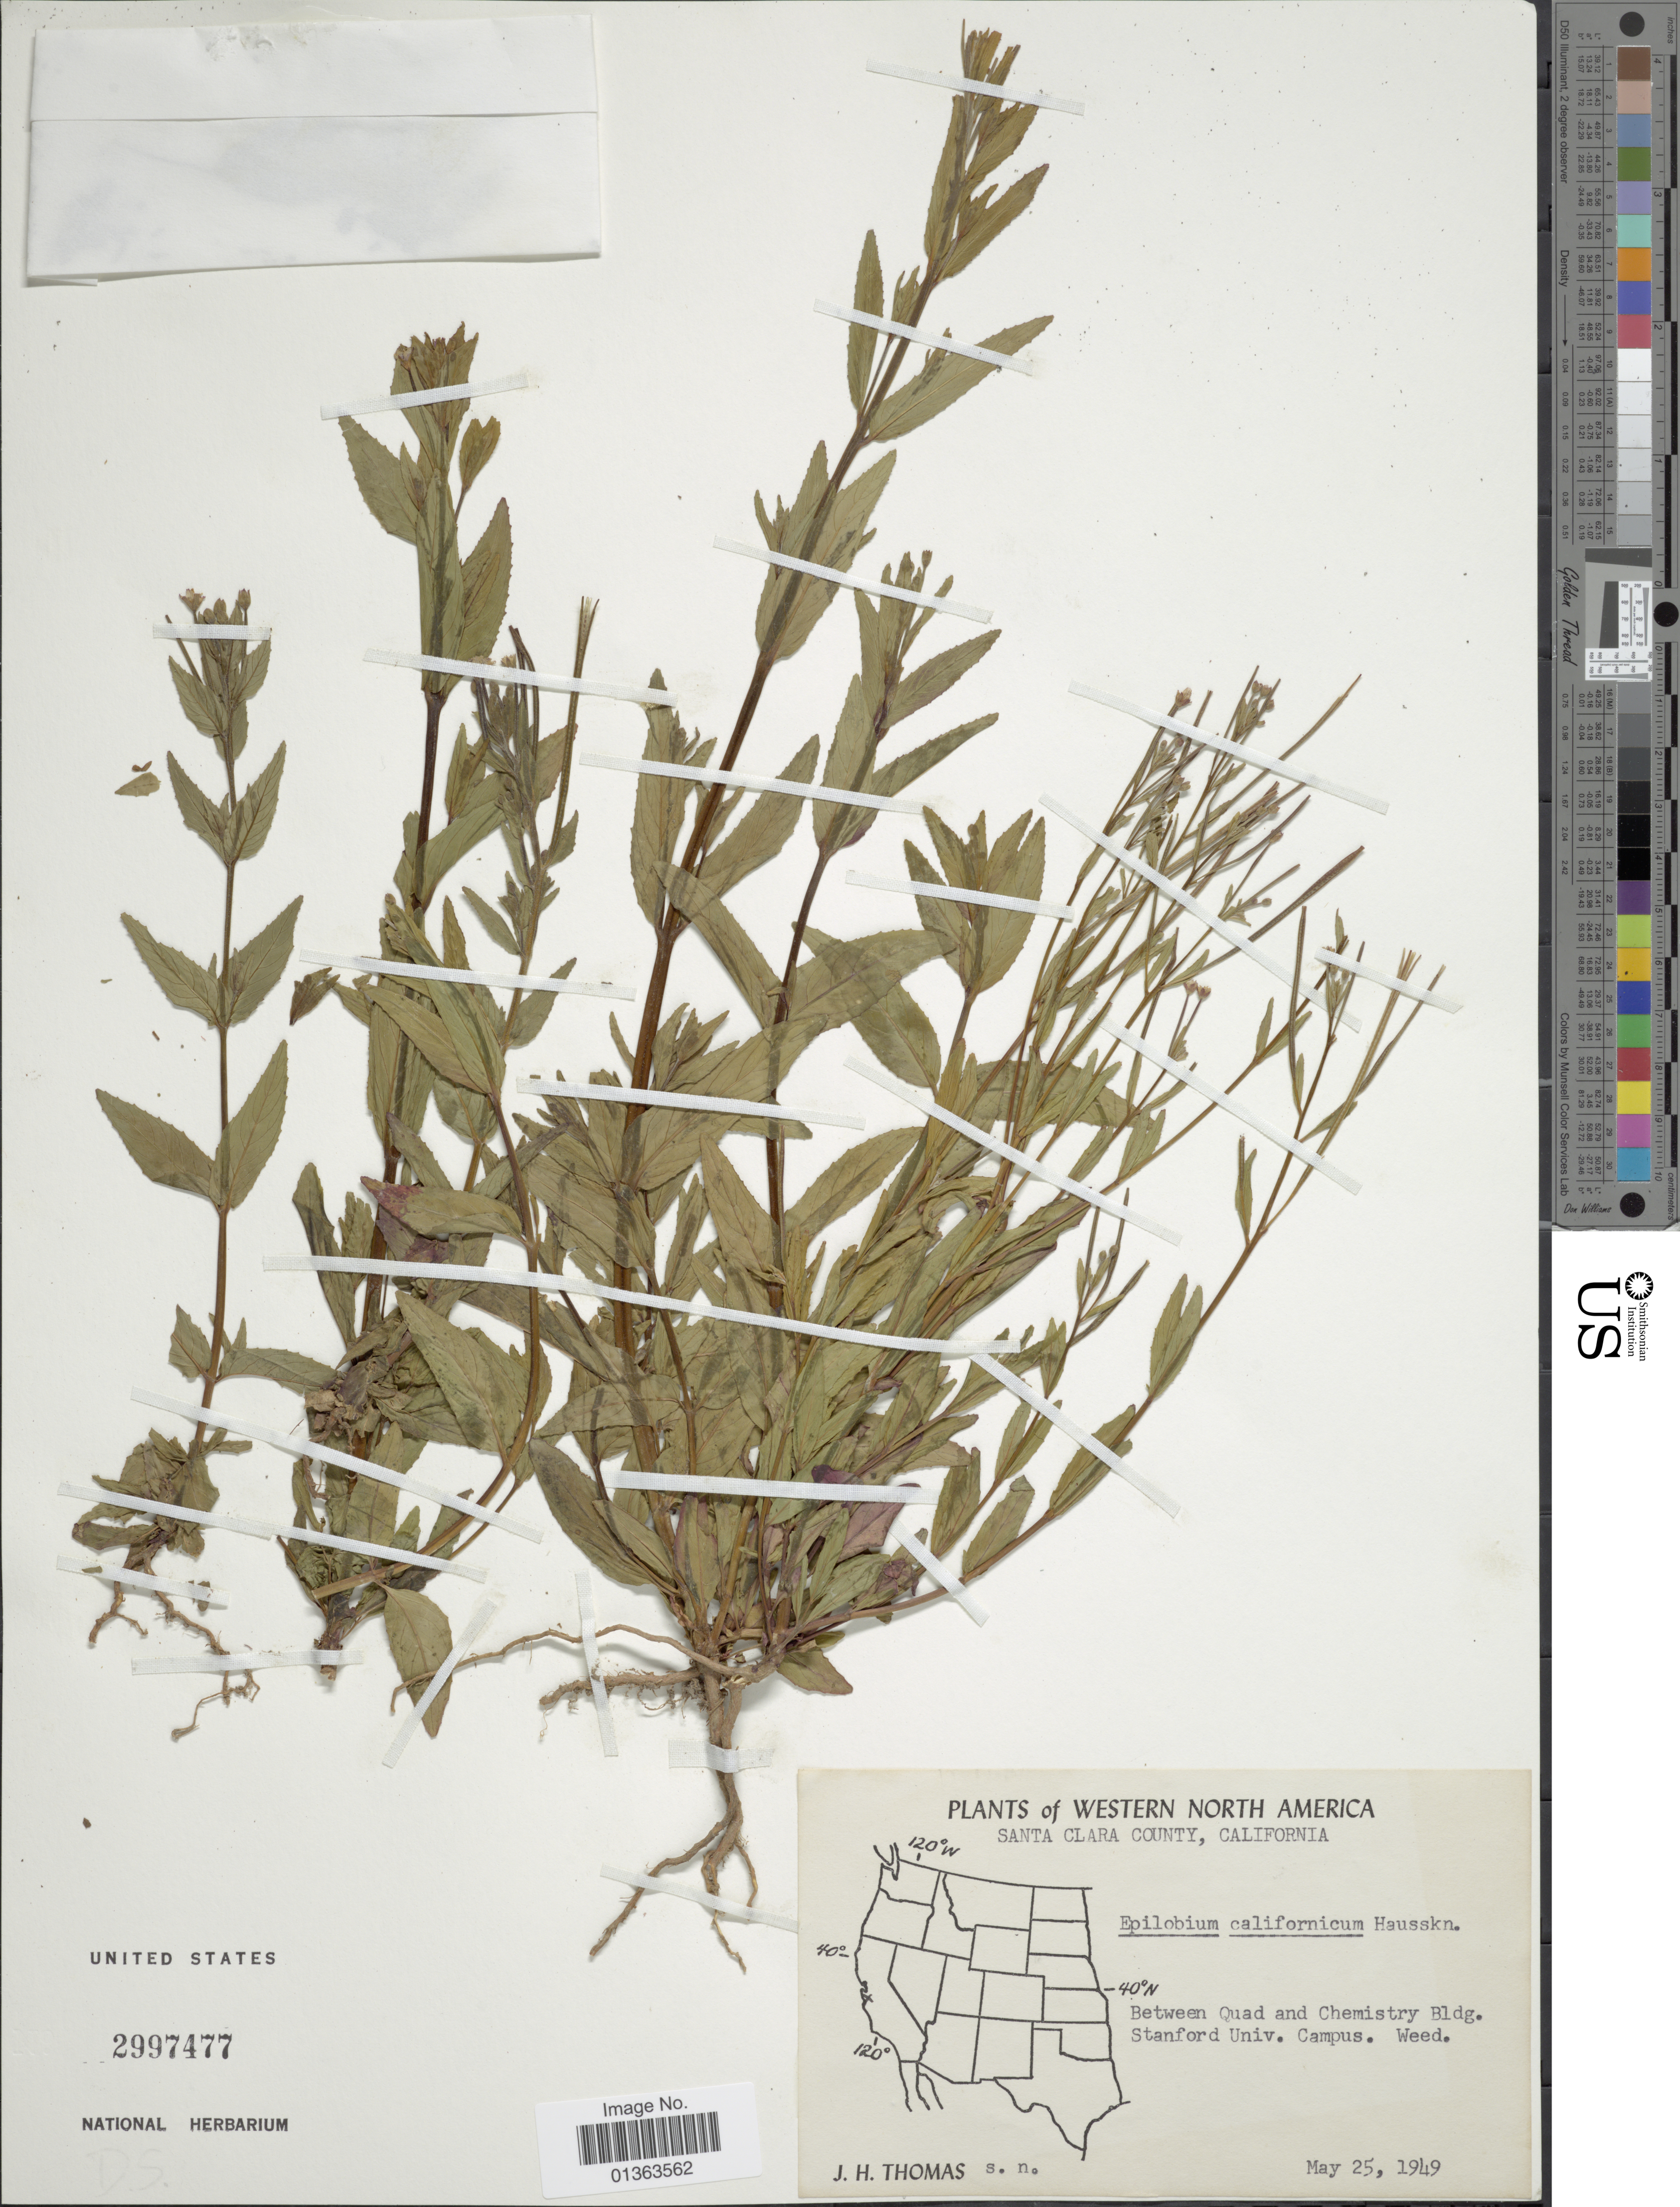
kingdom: Plantae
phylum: Tracheophyta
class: Magnoliopsida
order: Myrtales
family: Onagraceae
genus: Epilobium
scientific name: Epilobium ciliatum subsp. ciliatum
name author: Raf.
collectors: J. H. Thomas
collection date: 1949-05-25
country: United States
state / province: California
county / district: Santa Clara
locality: Santa Clara County. Between Quad and Chemistry Bldg. Stanford Univ.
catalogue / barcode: US 2997477